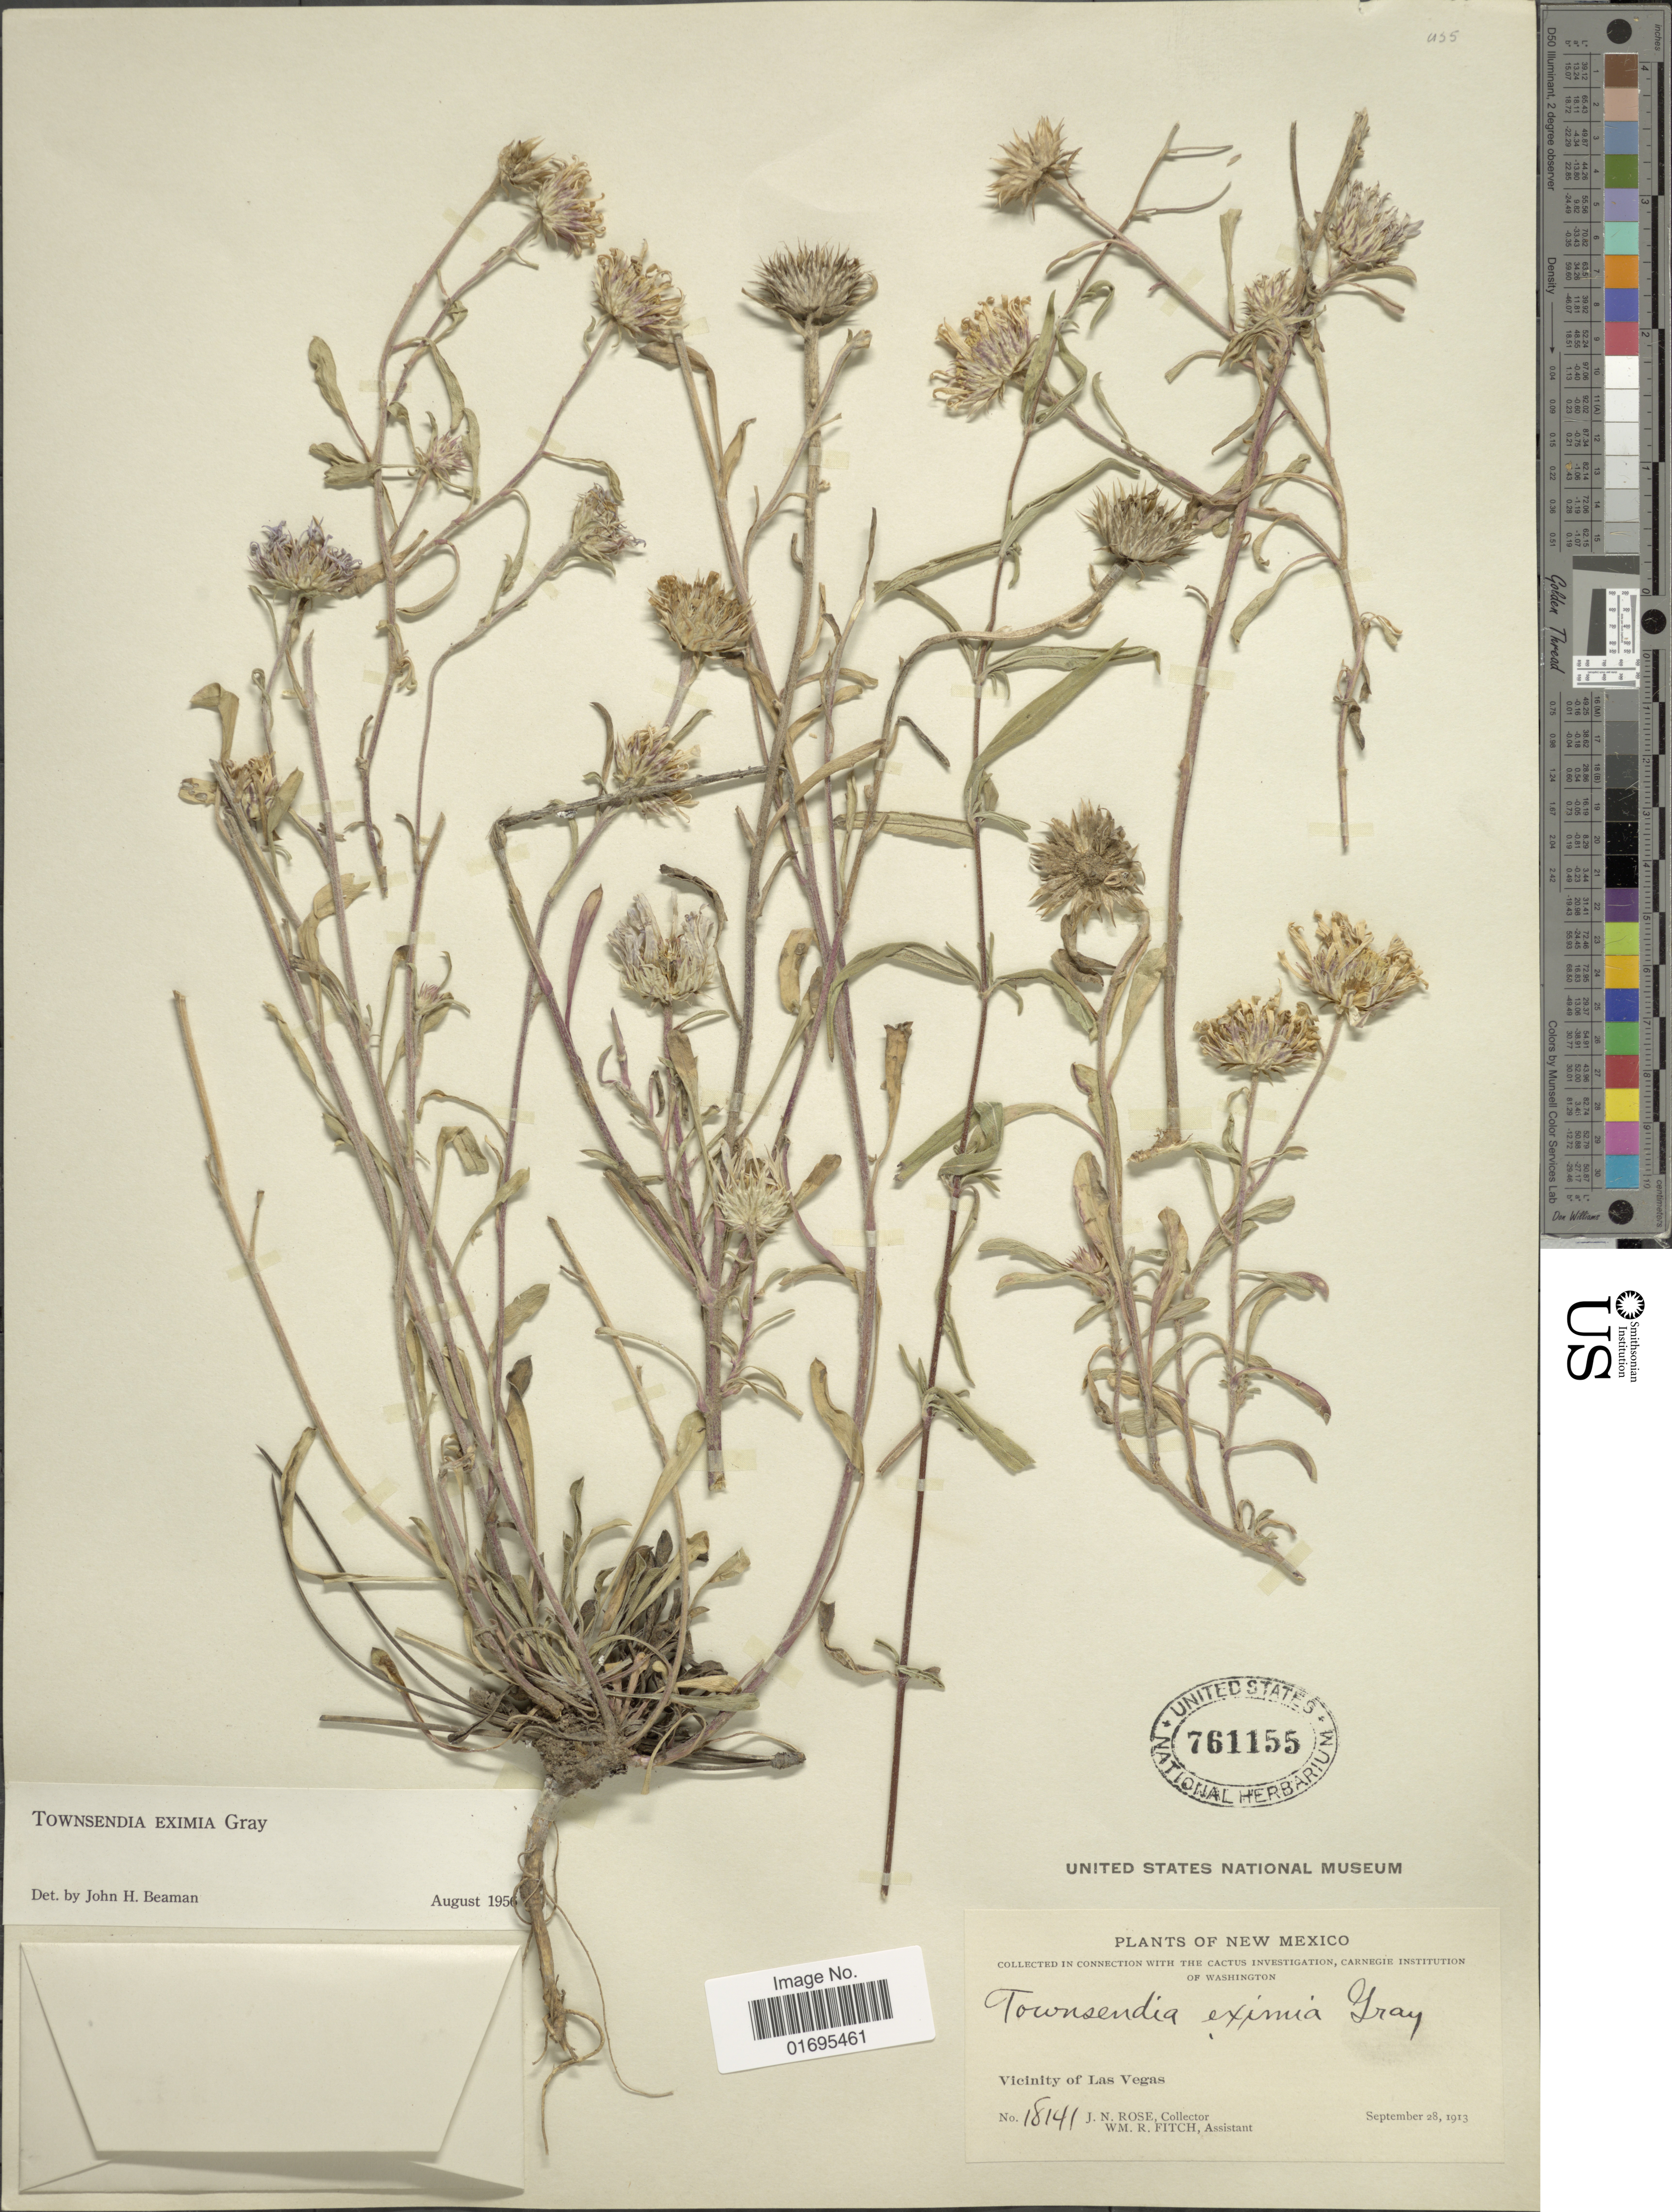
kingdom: Plantae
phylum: Tracheophyta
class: Magnoliopsida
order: Asterales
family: Asteraceae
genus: Townsendia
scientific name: Townsendia eximia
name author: A. Gray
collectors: J. N. Rose & W. R. Fitch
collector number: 18141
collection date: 1913-08-28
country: United States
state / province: New Mexico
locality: Vicinity of Las Vegas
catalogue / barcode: US 761155